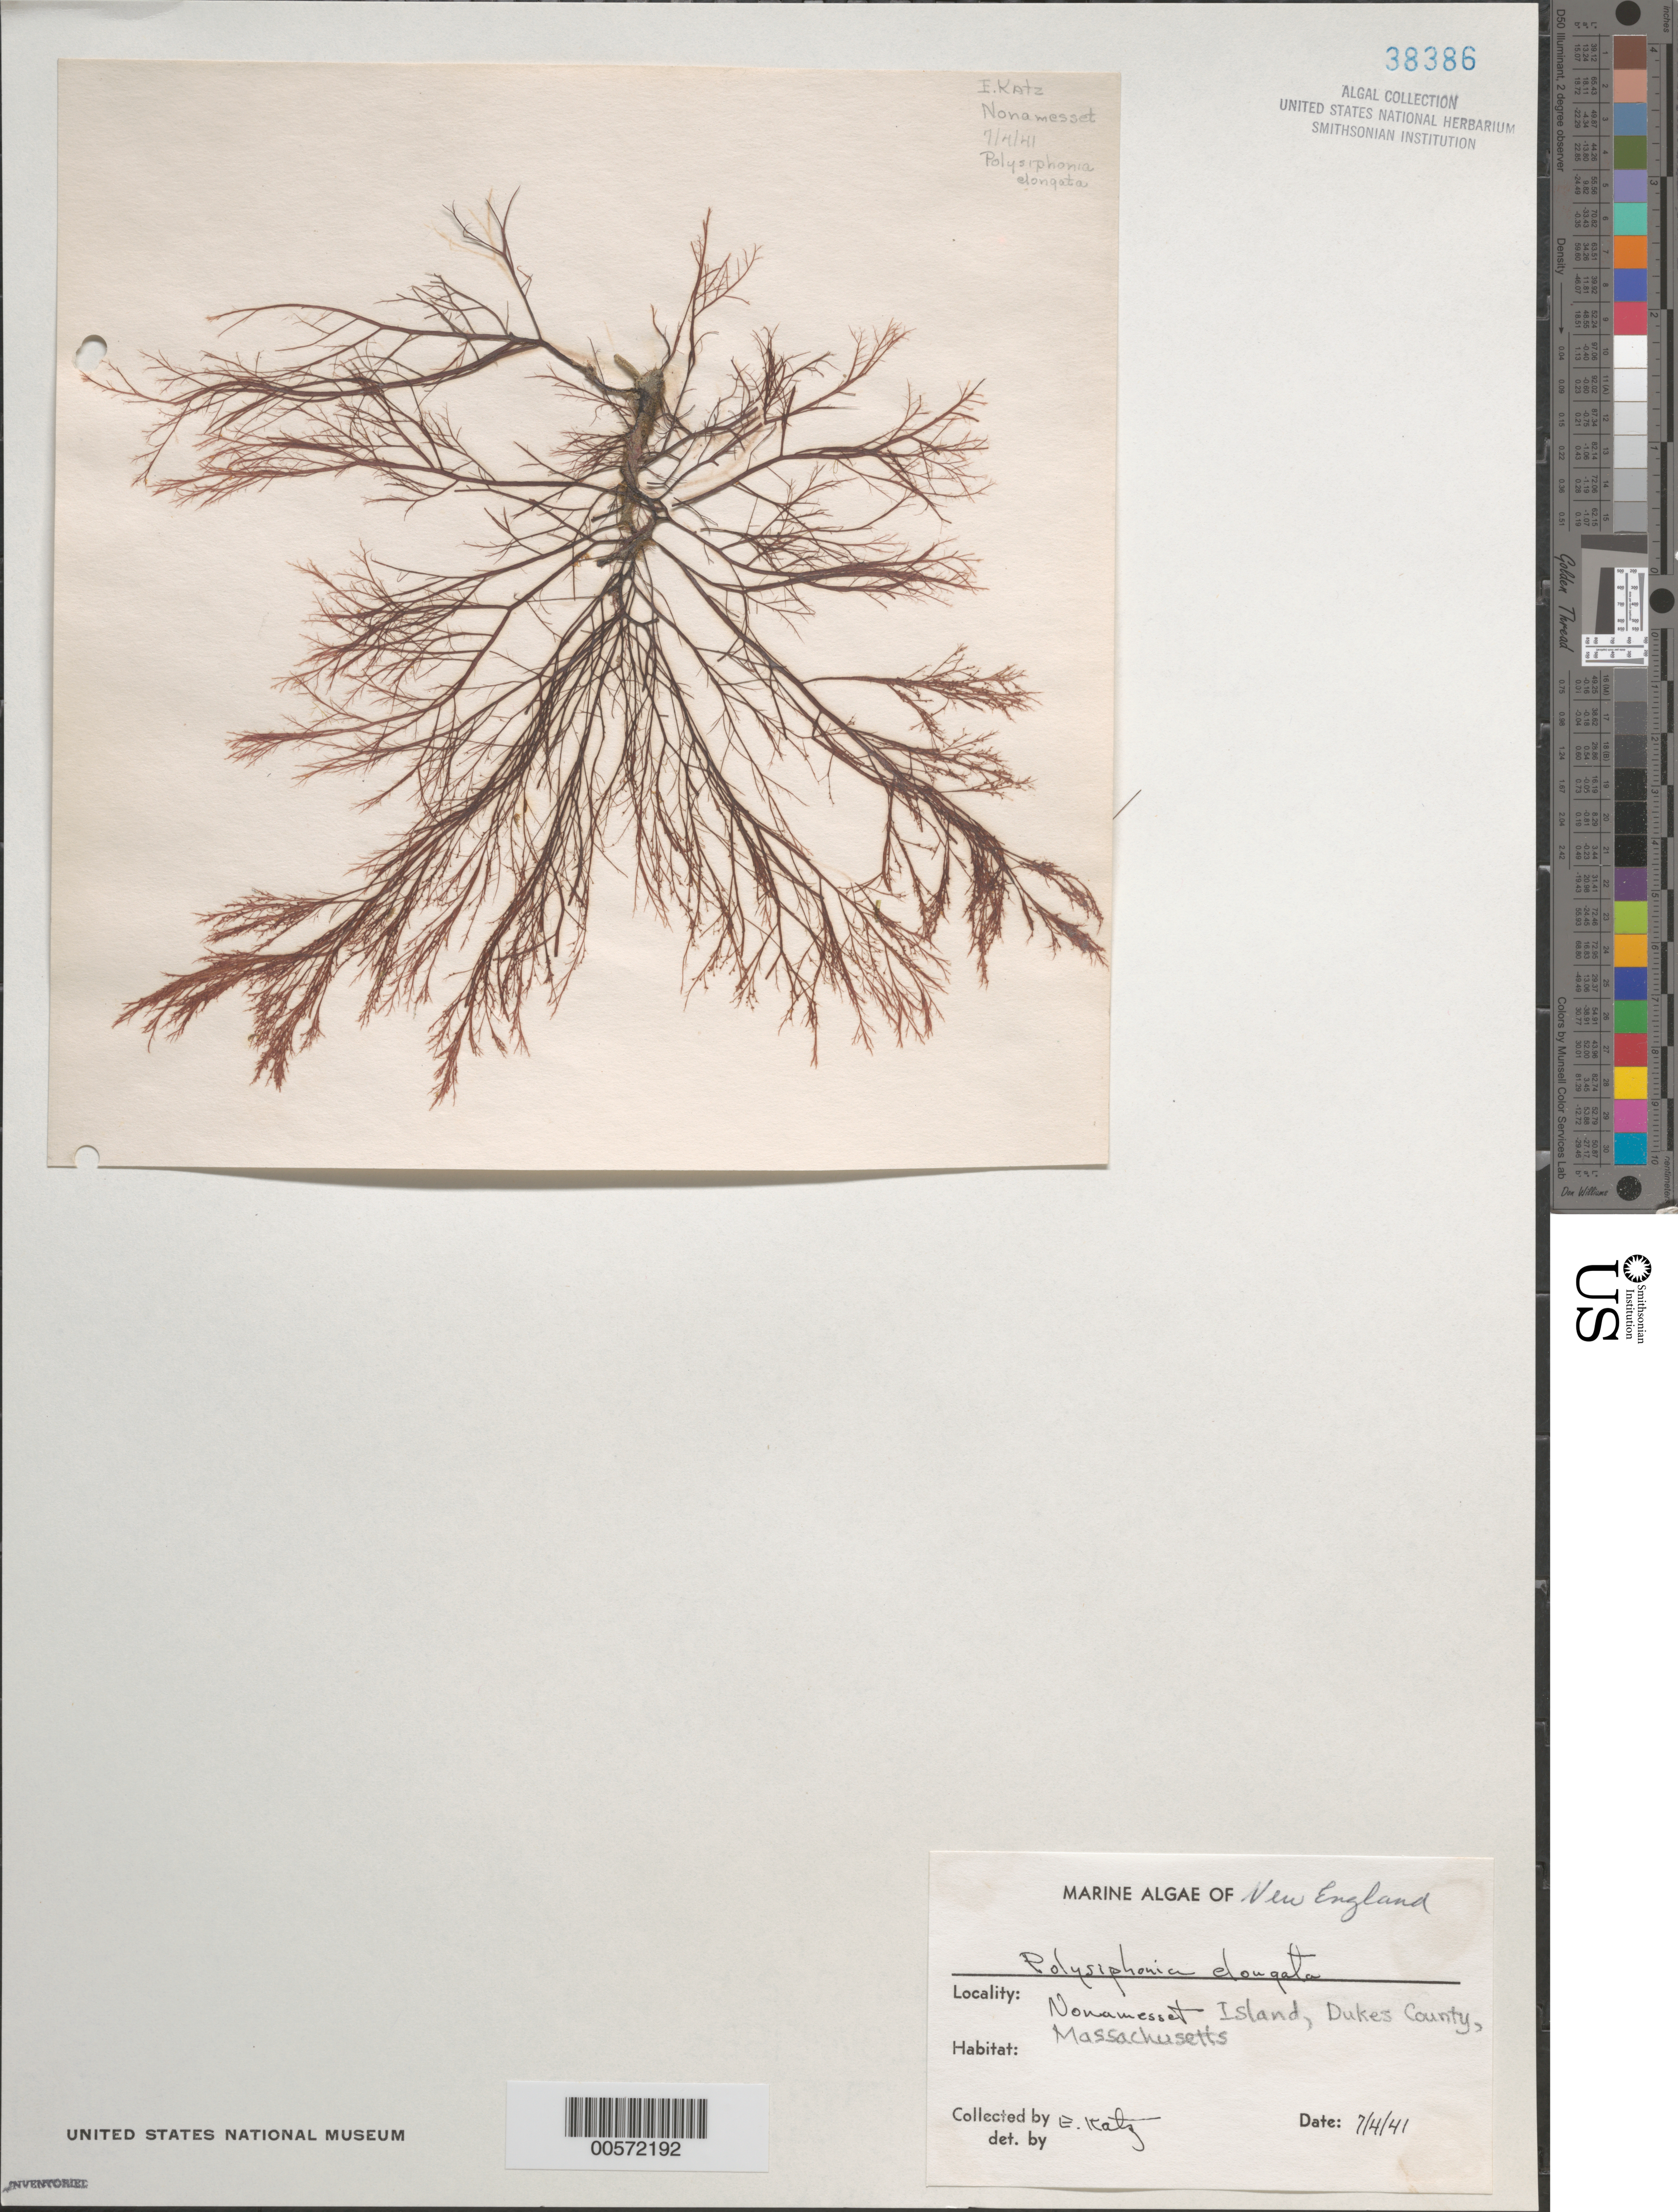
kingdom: Plantae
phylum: Rhodophyta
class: Florideophyceae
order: Ceramiales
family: Rhodomelaceae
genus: Carradoriella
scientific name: Carradoriella elongata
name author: (Hudson) Savoie & G.W. Saunders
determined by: Algae name updating Project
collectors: E. Katz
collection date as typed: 04 Jul 1941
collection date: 1941-07-04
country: United States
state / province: Massachusetts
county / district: Dukes County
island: Nonamesset Island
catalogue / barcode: US 38386